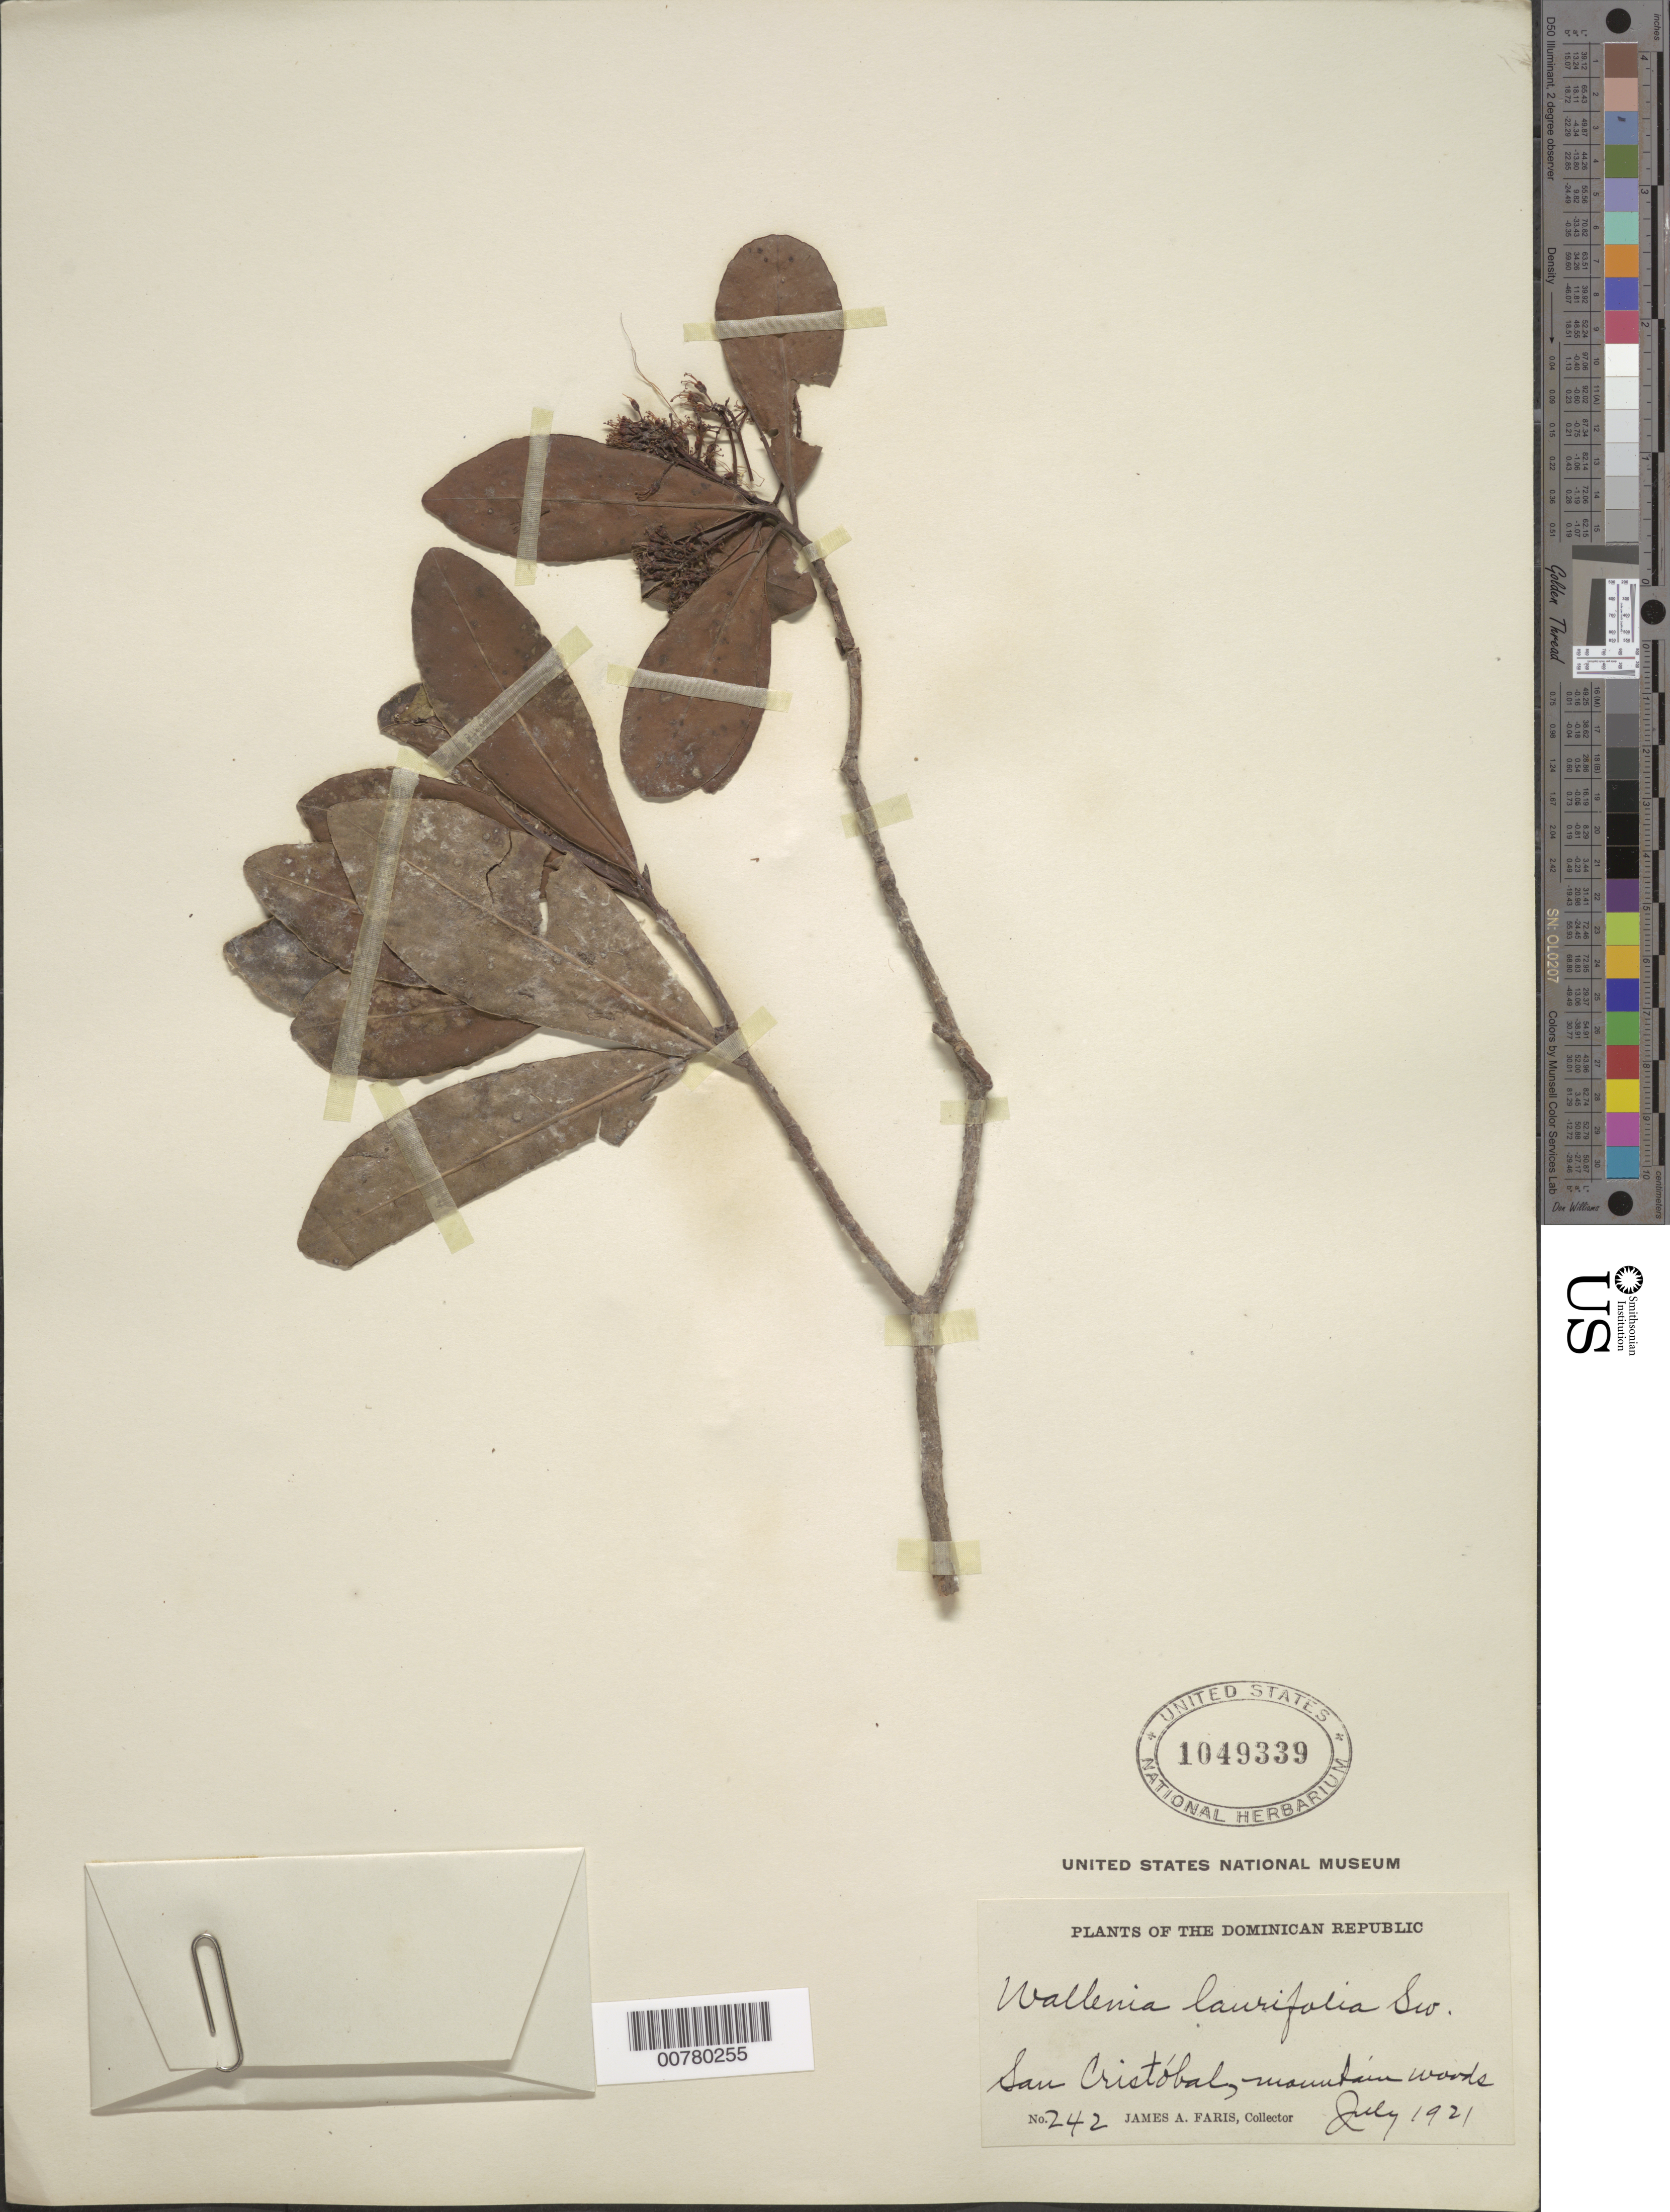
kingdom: Plantae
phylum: Tracheophyta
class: Magnoliopsida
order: Ericales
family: Primulaceae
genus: Wallenia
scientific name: Wallenia laurifolia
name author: Sw.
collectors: J. Faris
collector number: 242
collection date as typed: Jul 1910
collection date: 1910-07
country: Dominican Republic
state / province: San Cristóbal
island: Hispaniola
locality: San Cristóbal.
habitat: Mountain woods.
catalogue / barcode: US 1049339